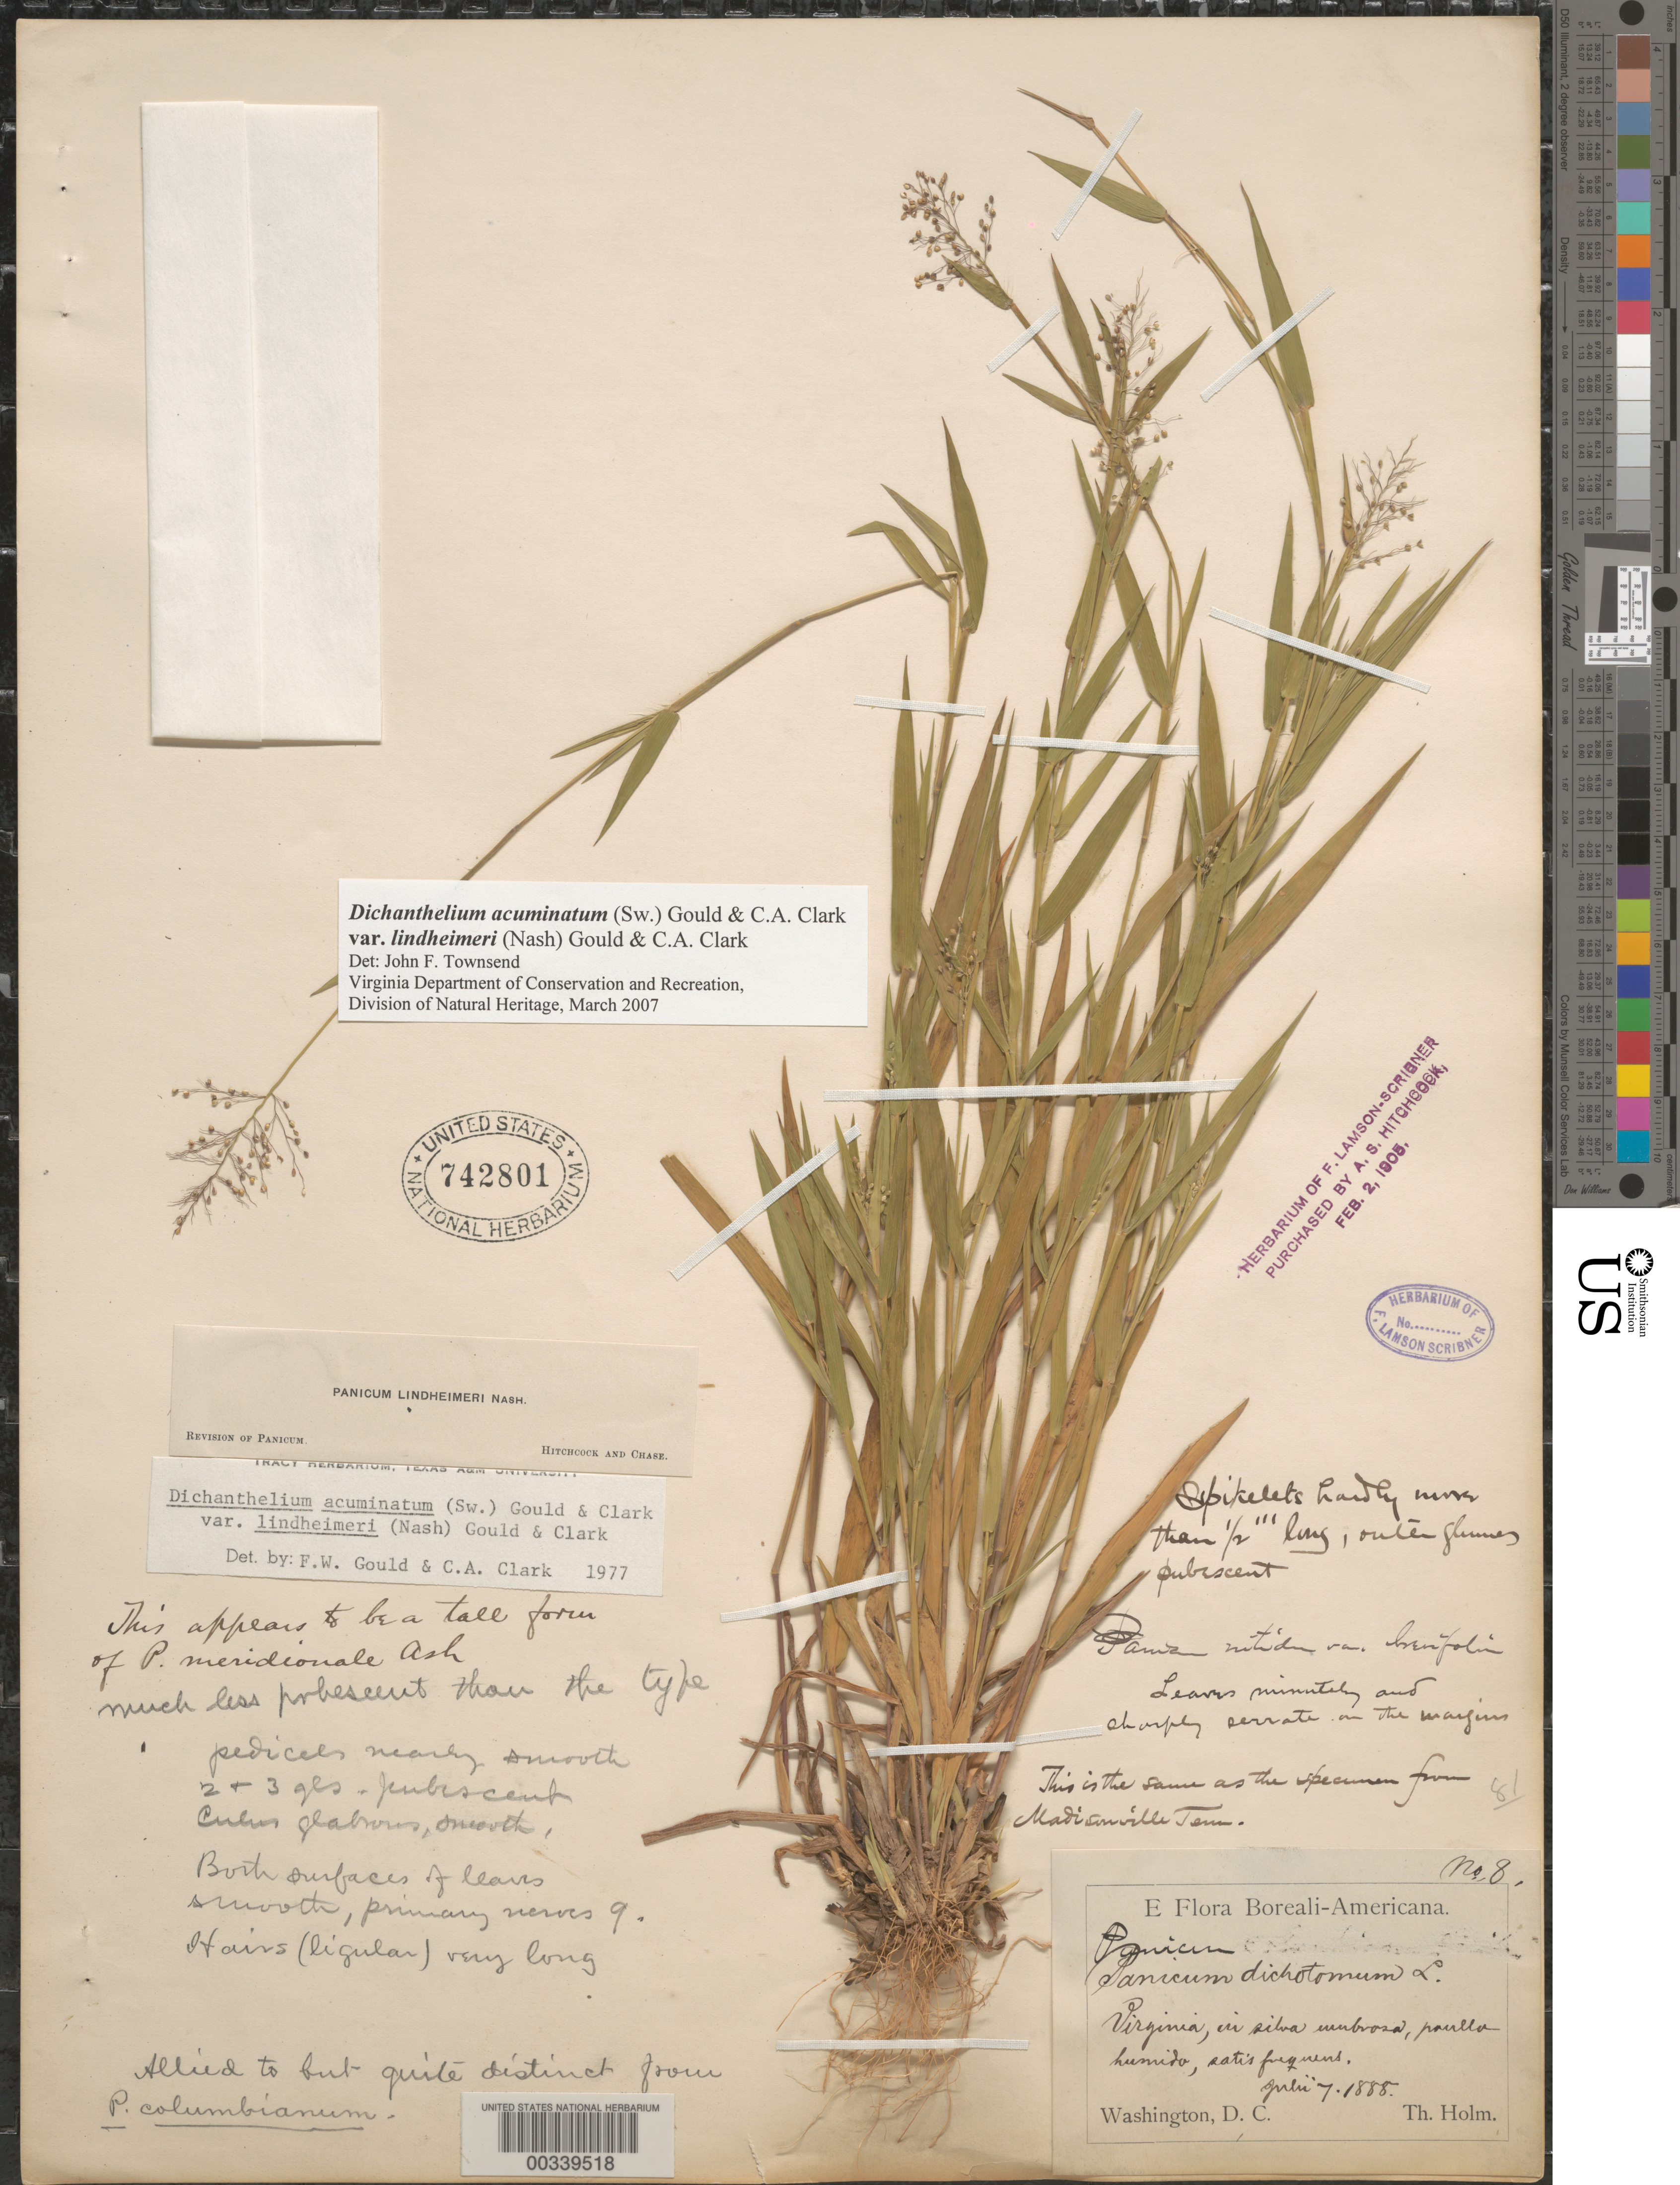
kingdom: Plantae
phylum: Tracheophyta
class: Liliopsida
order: Poales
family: Poaceae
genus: Dichanthelium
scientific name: Dichanthelium acuminatum var. lindheimeri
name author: (Nash) Gould & C.A. Clark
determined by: Gould, F. W.; Clark, C. A.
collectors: T. Holm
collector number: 8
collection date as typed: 07 Jul 1888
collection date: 1888-07-07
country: United States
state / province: Virginia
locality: Washington DC area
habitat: Forest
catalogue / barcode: US 742801